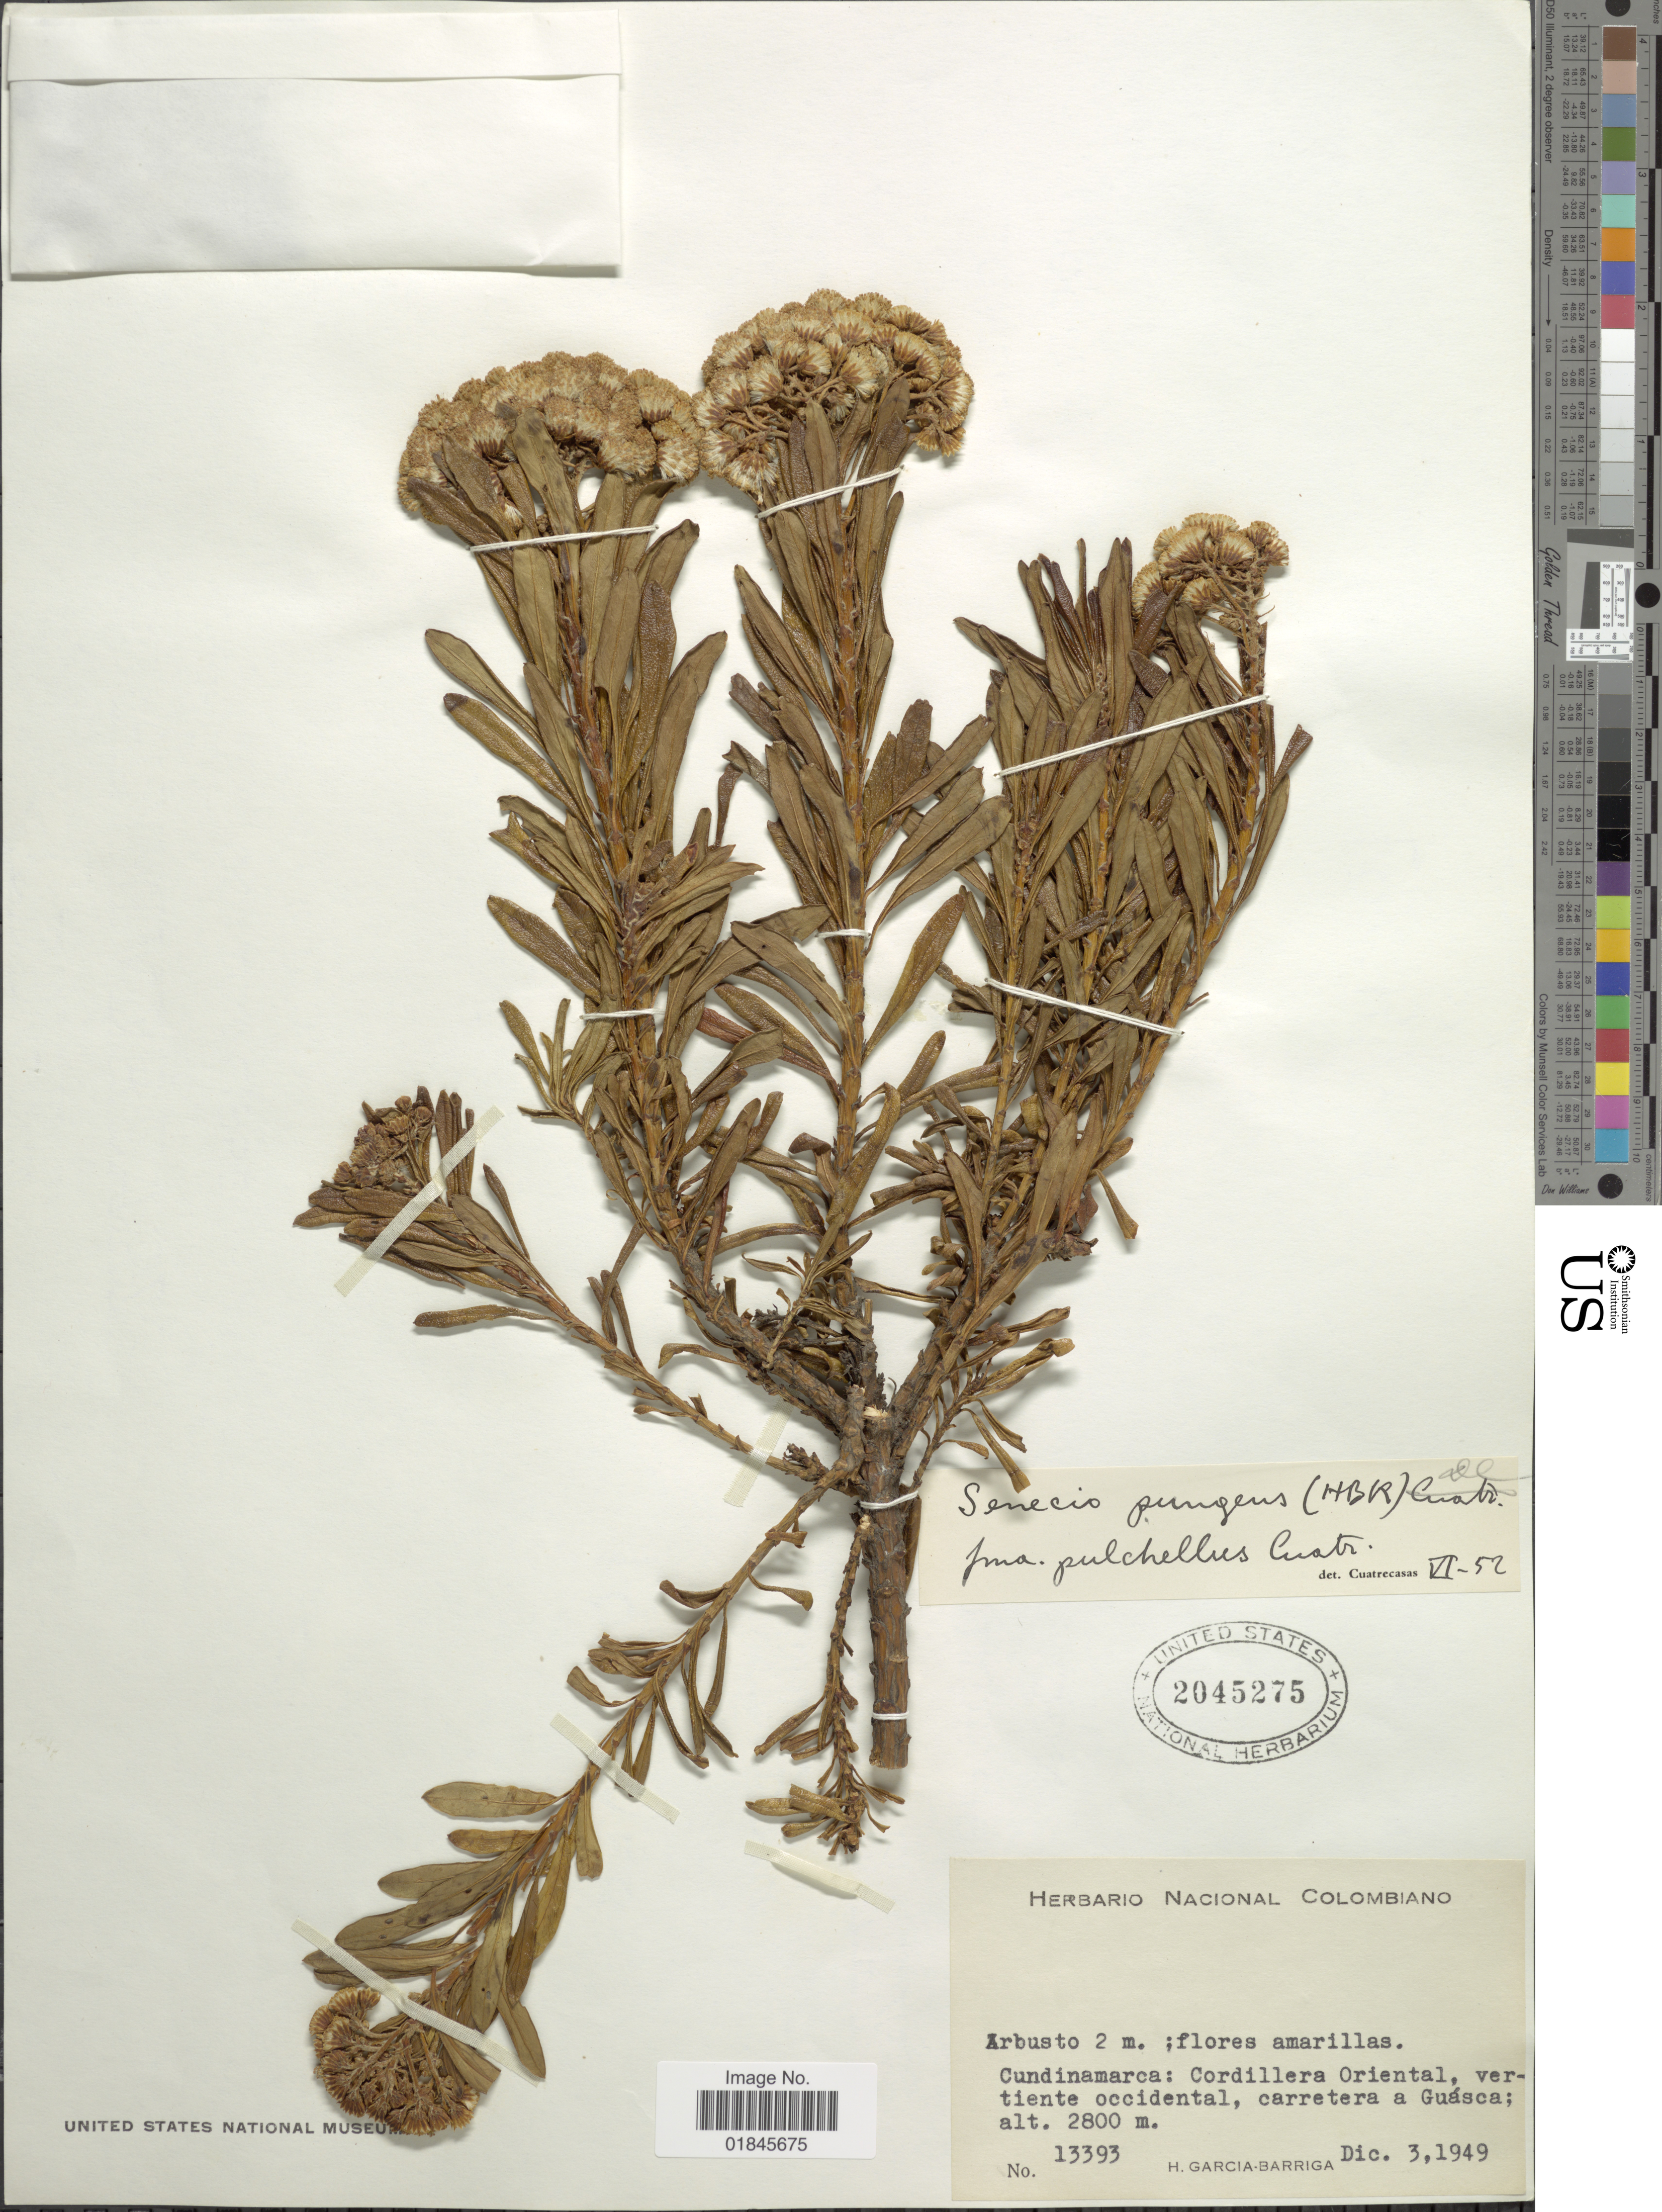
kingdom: Plantae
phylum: Tracheophyta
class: Magnoliopsida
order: Asterales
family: Asteraceae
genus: Pentacalia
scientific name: Pentacalia pulchella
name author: (Kunth) Cuatrec.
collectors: H. García Barriga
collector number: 13393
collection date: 1949-12-03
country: Colombia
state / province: Cundinamarca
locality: Cundinamarca: Cordillera Oriental, vertiente occidentqal, carretera a Guásca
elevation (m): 2800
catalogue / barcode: US 2045275